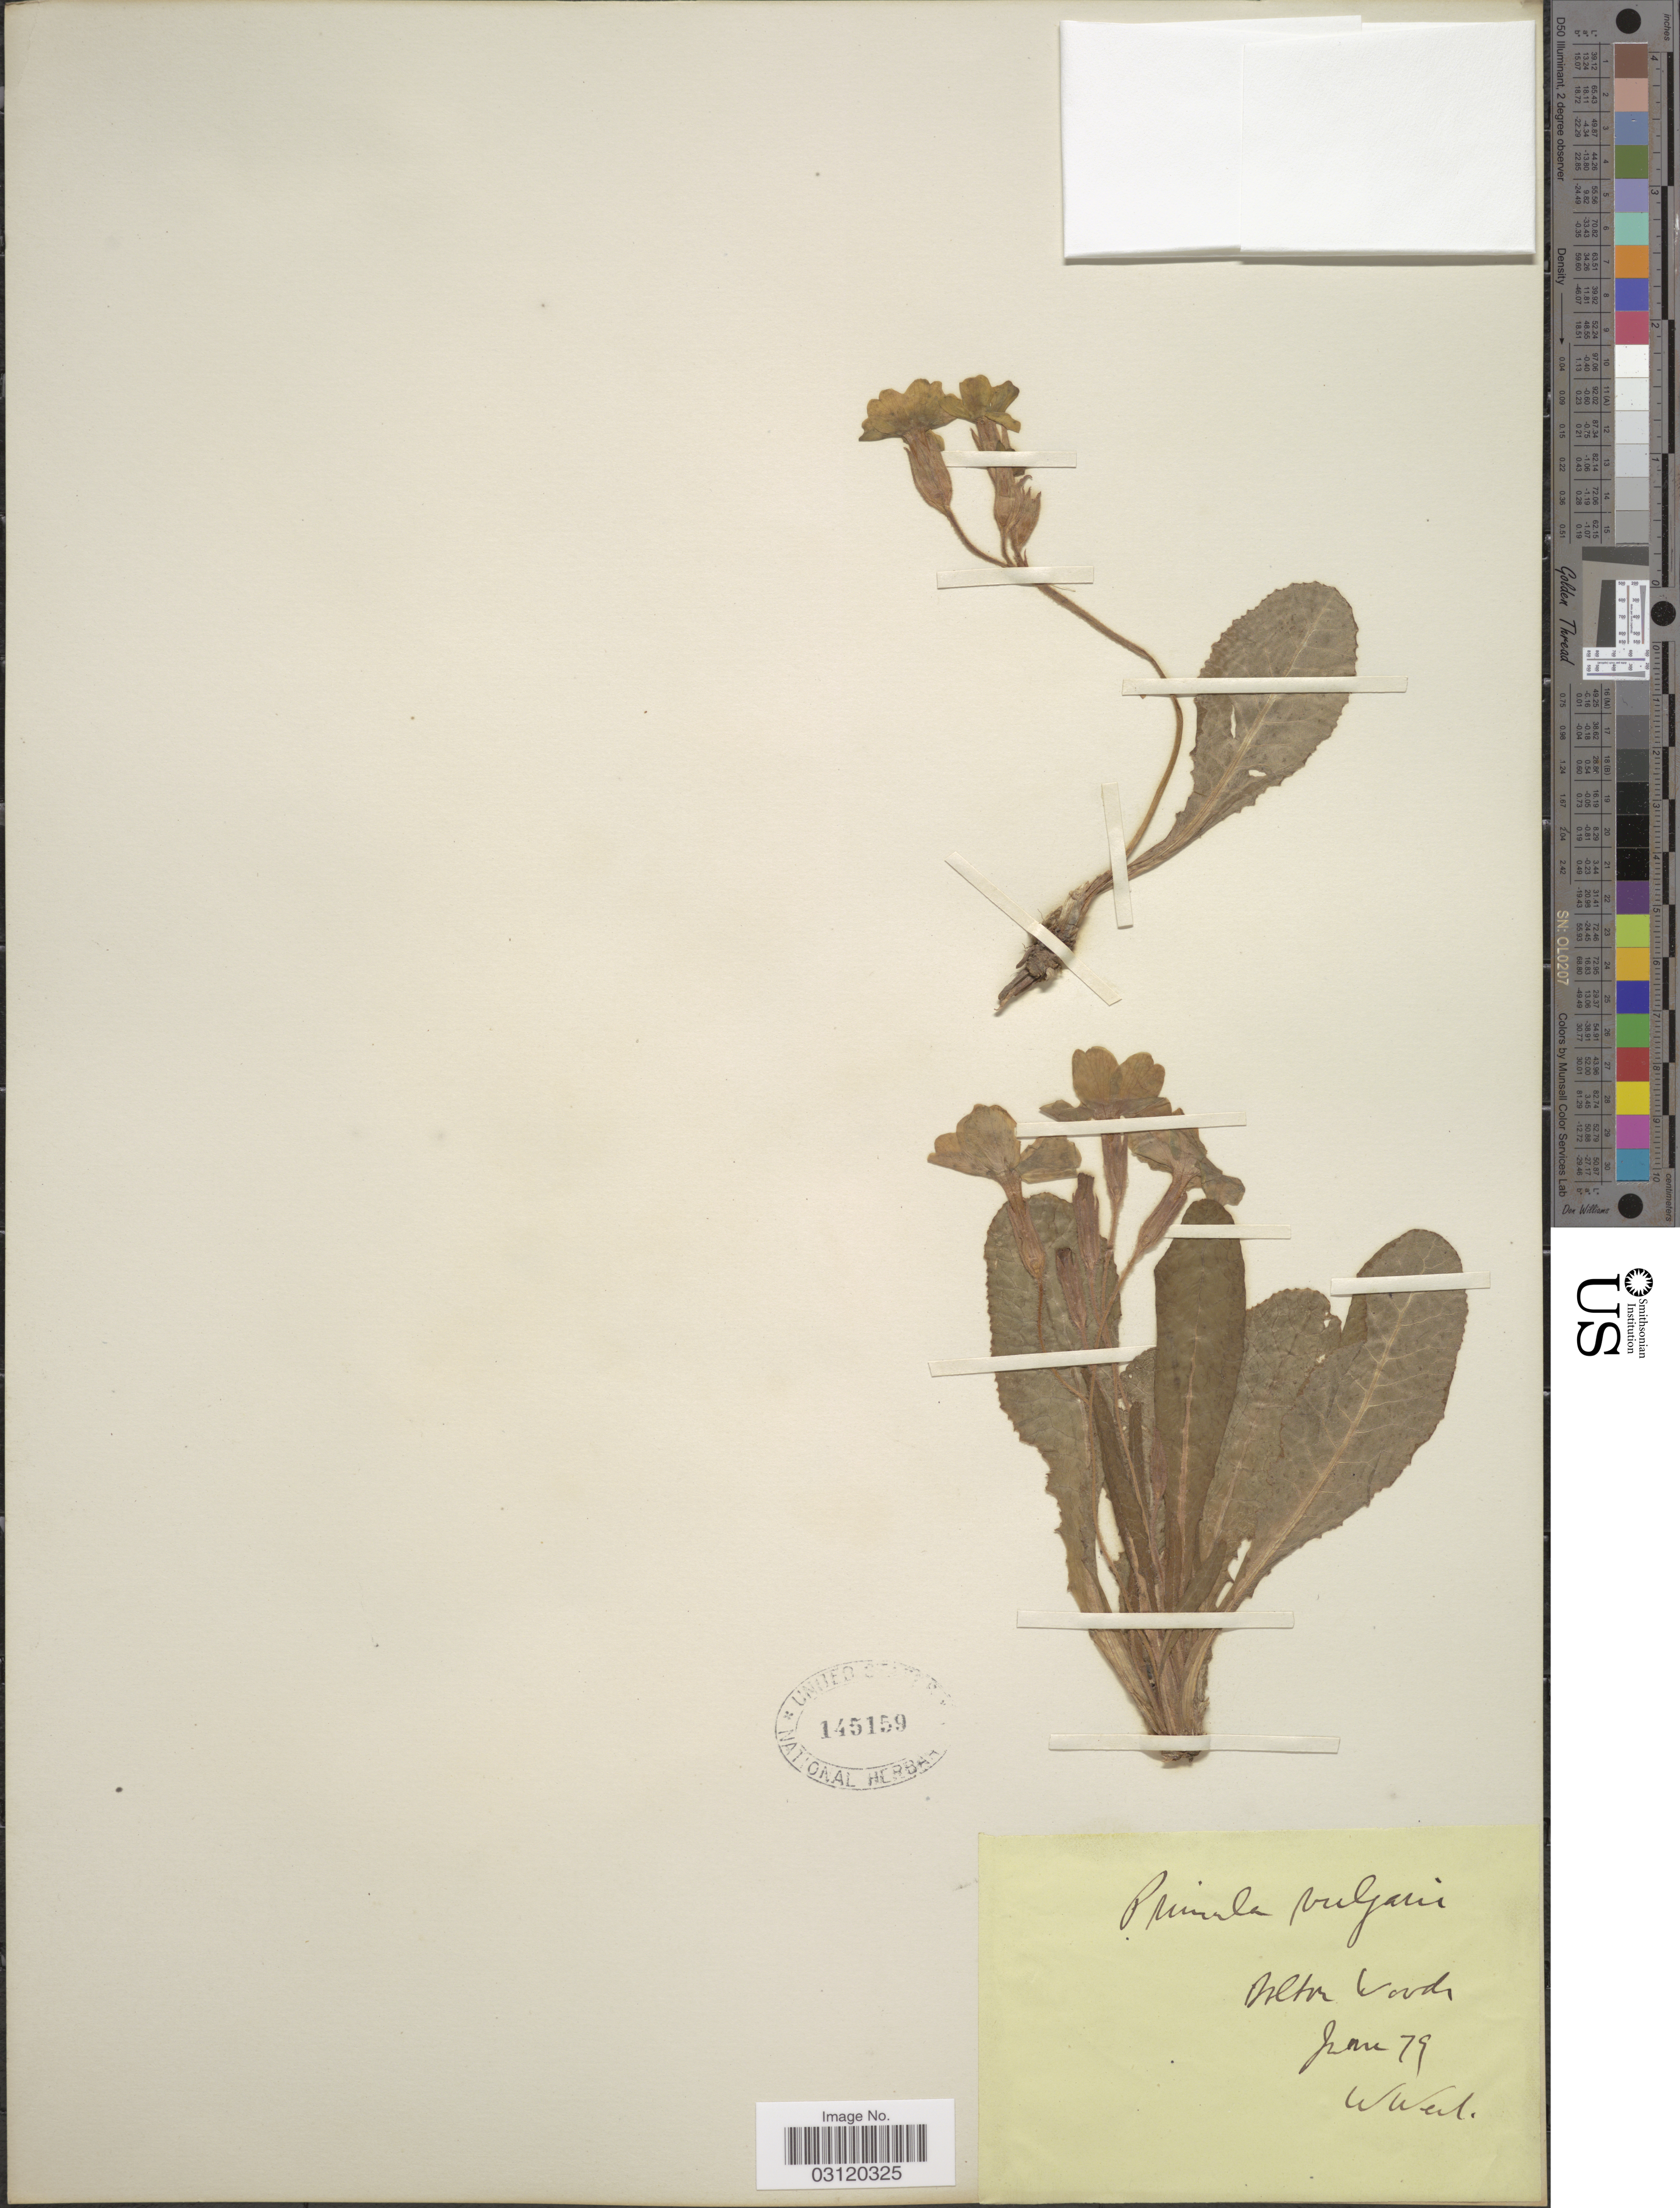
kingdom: Plantae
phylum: Tracheophyta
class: Magnoliopsida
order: Ericales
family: Primulaceae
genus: Primula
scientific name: Primula vulgaris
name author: Huds.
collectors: W. Wert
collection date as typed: Transcribed d/m/y: /6/79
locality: Asltor [interpreted] Woods.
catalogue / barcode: US 145159